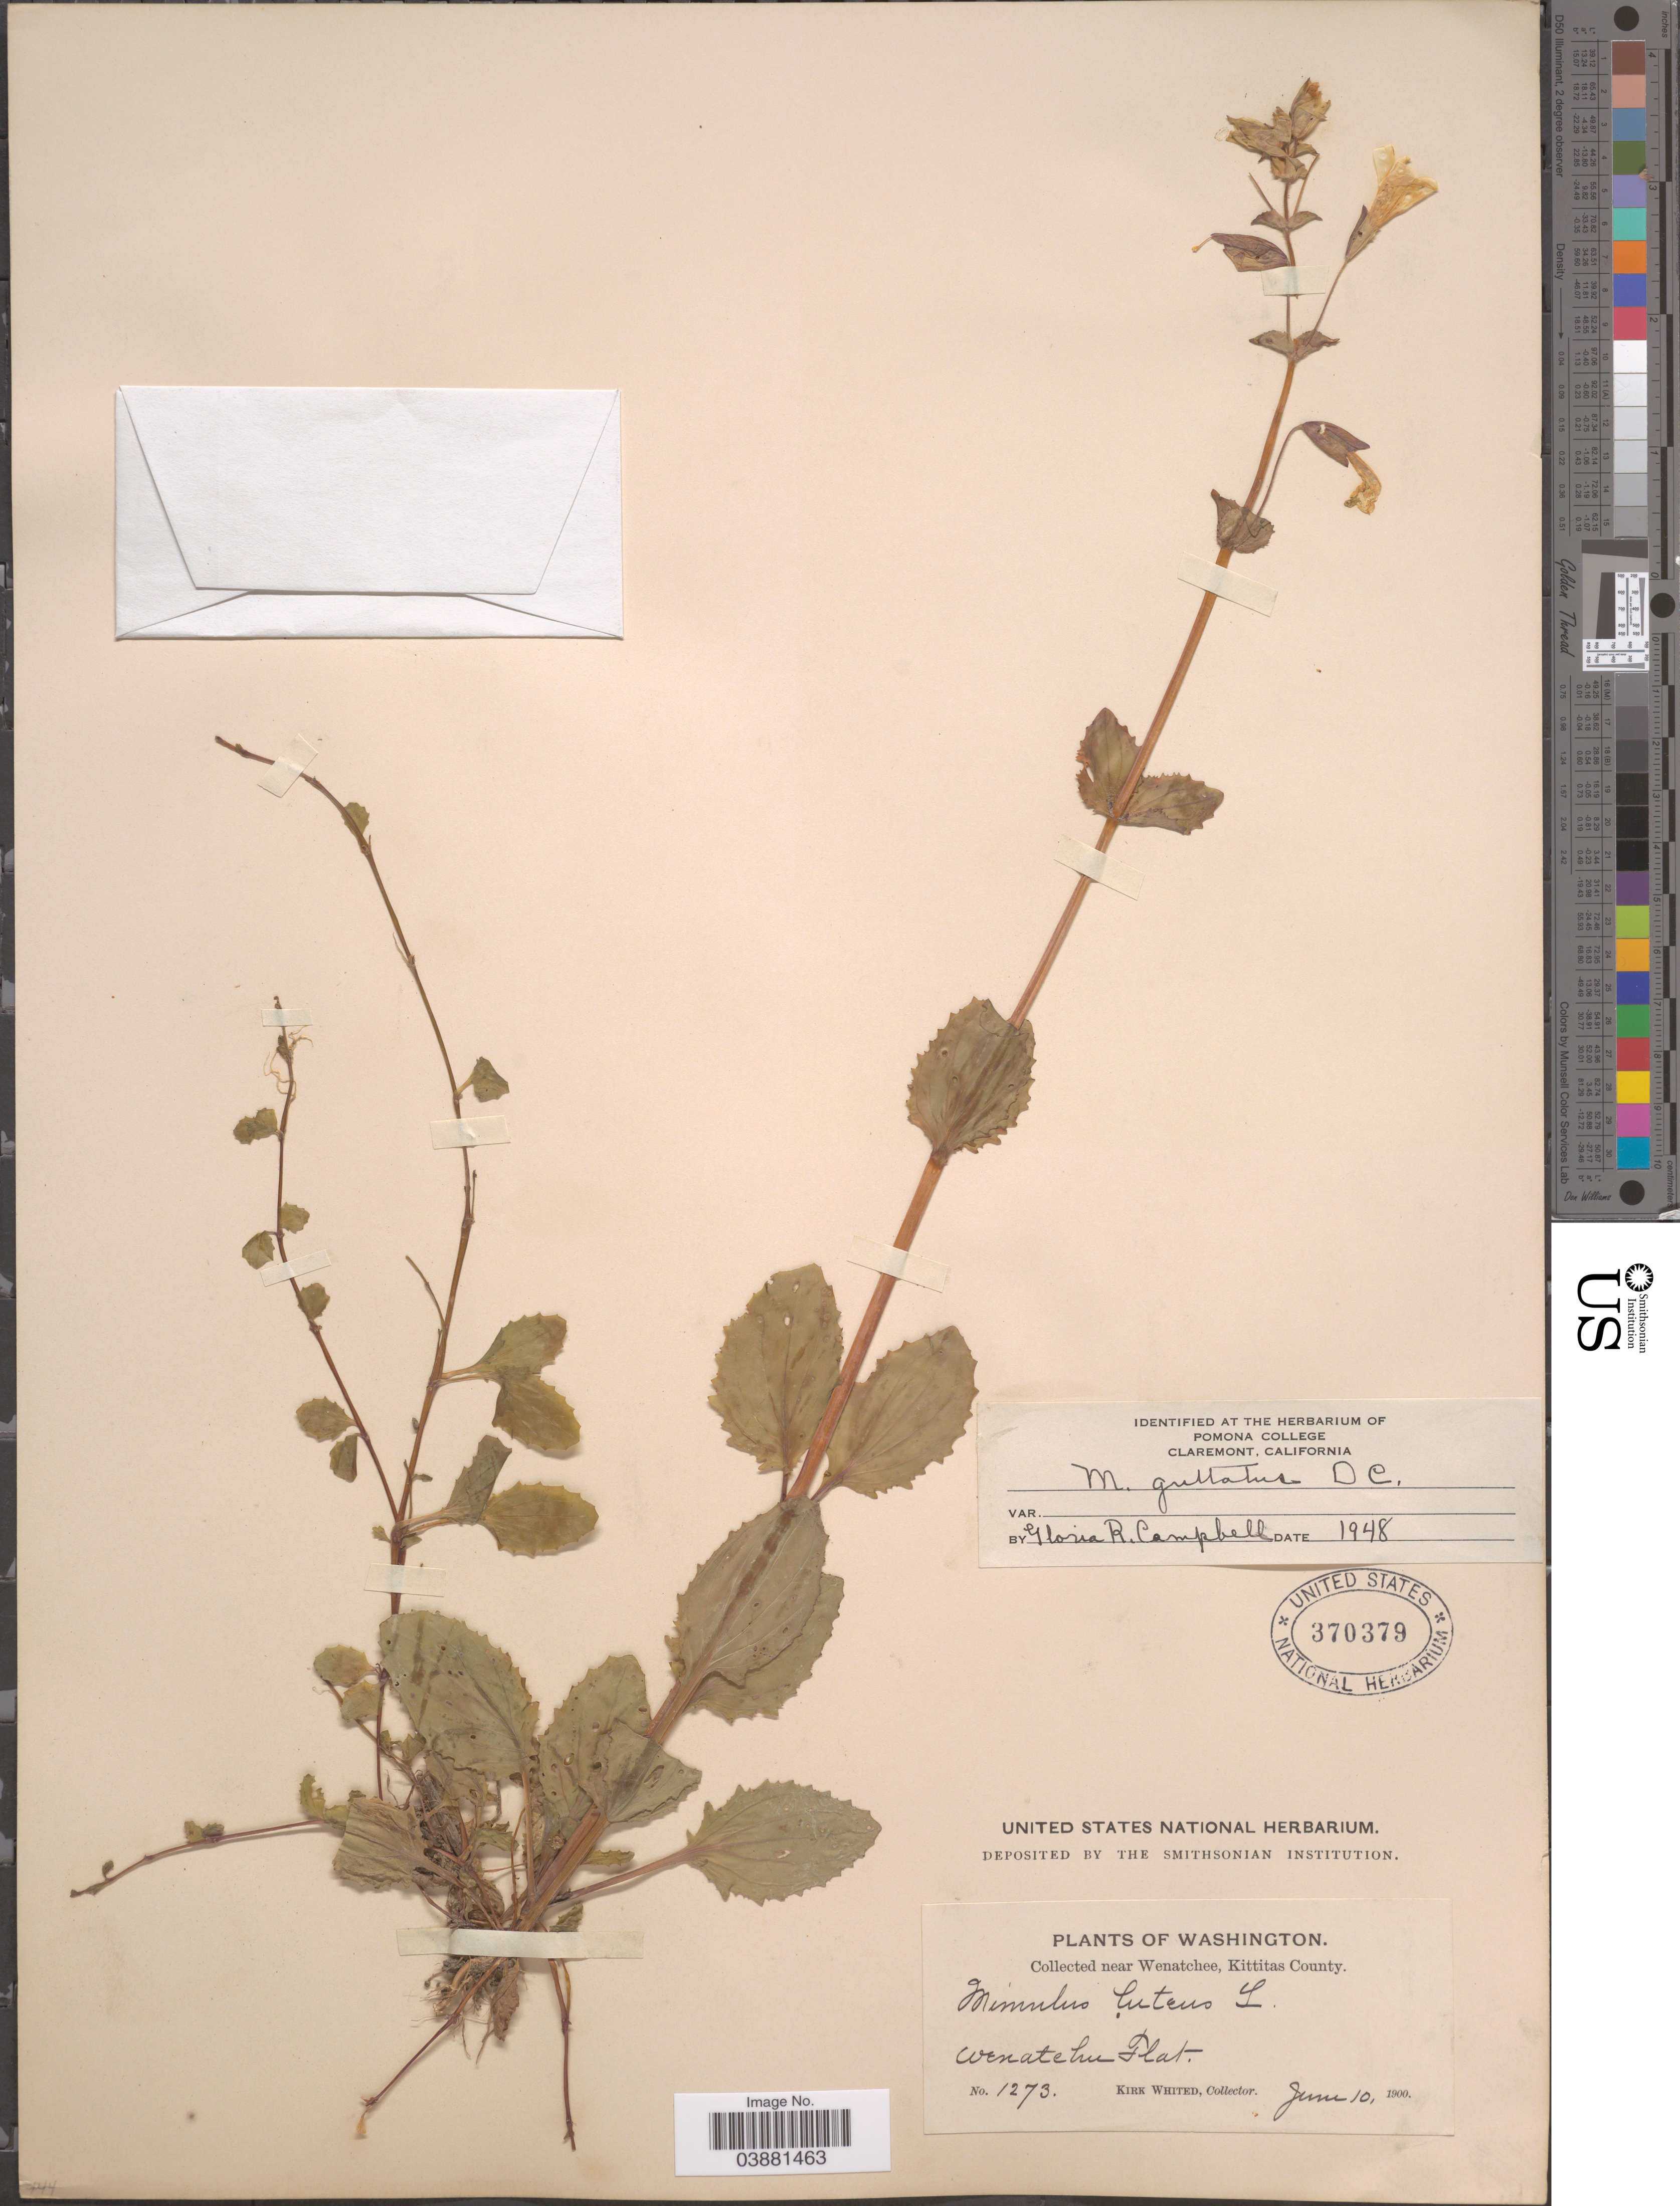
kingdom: Plantae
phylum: Tracheophyta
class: Magnoliopsida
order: Lamiales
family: Phrymaceae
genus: Mimulus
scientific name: Mimulus guttatus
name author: DC.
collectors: K. Whited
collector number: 1273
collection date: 1900-06-10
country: United States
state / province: Washington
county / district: Kittitas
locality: Near Wenatchee, Kittitas County. Wenatchee Flat.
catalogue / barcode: US 370379